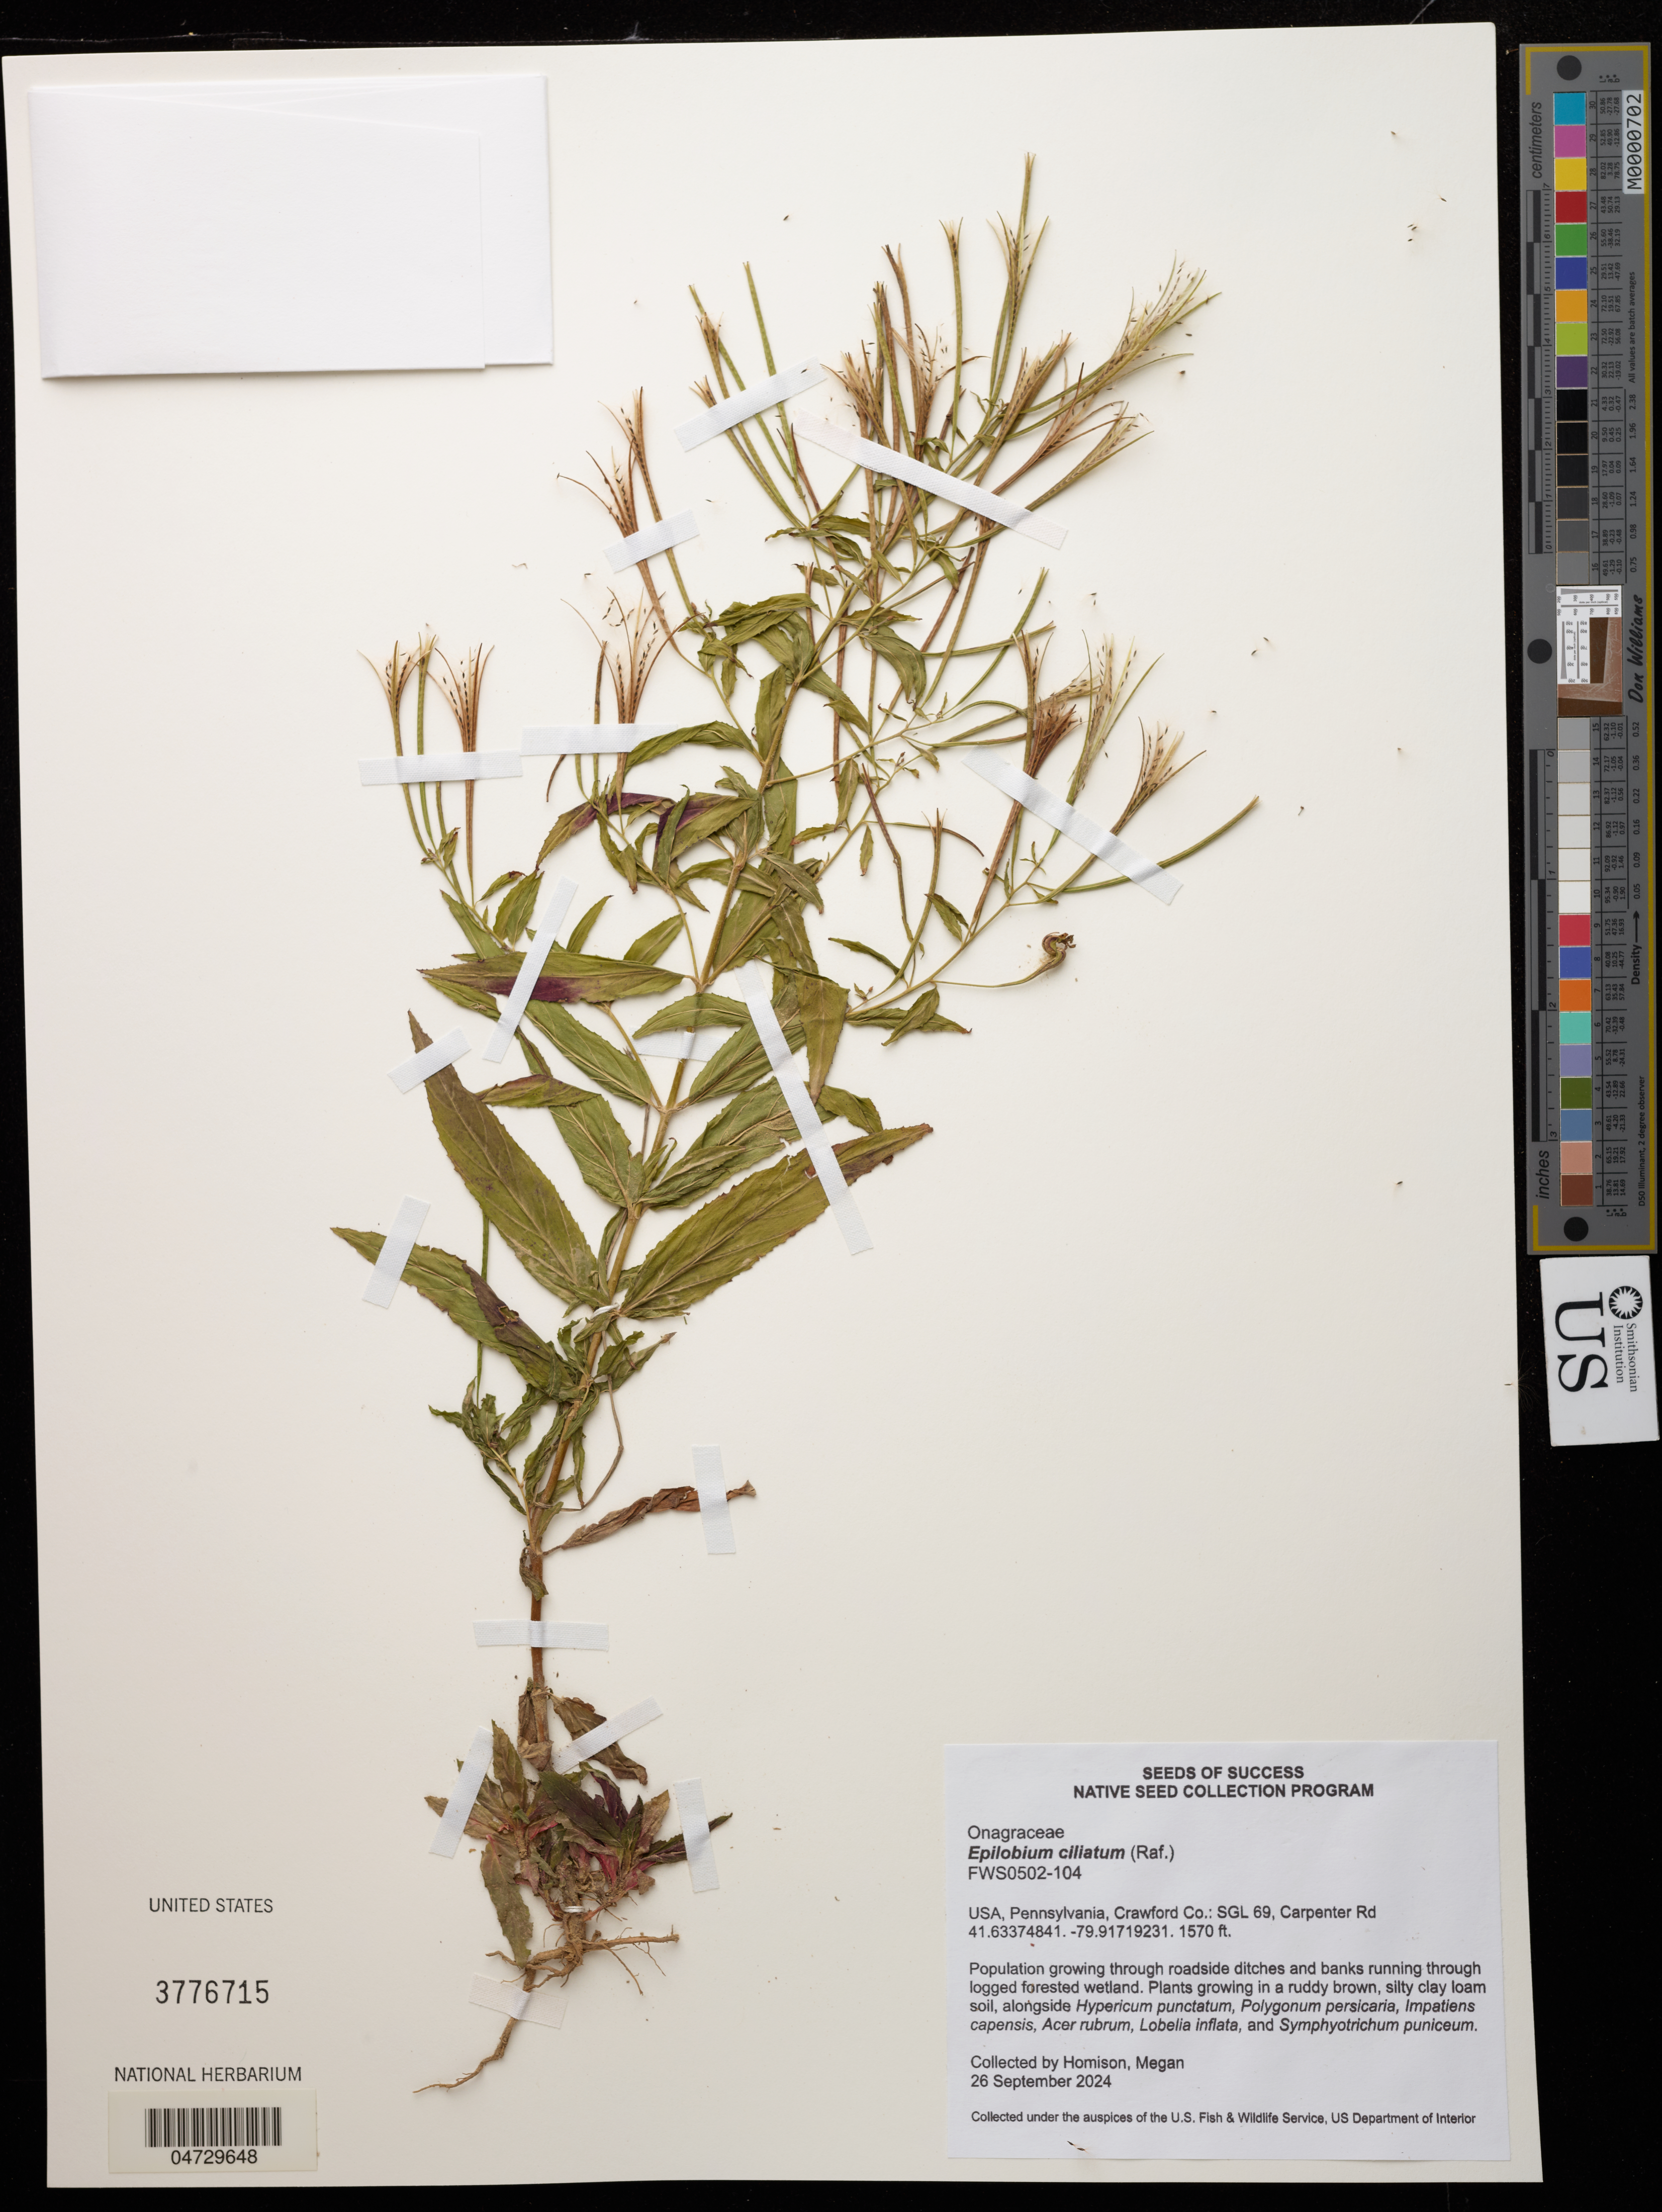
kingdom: Plantae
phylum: Tracheophyta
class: Magnoliopsida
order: Myrtales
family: Onagraceae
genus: Epilobium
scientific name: Epilobium ciliatum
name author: Raf.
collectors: M. Homison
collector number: FWS0502-104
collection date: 2024-09-26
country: United States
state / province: Pennsylvania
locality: Crawford Co.: SGL 6, Carpenter Rd.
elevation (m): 479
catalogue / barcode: US 3776715